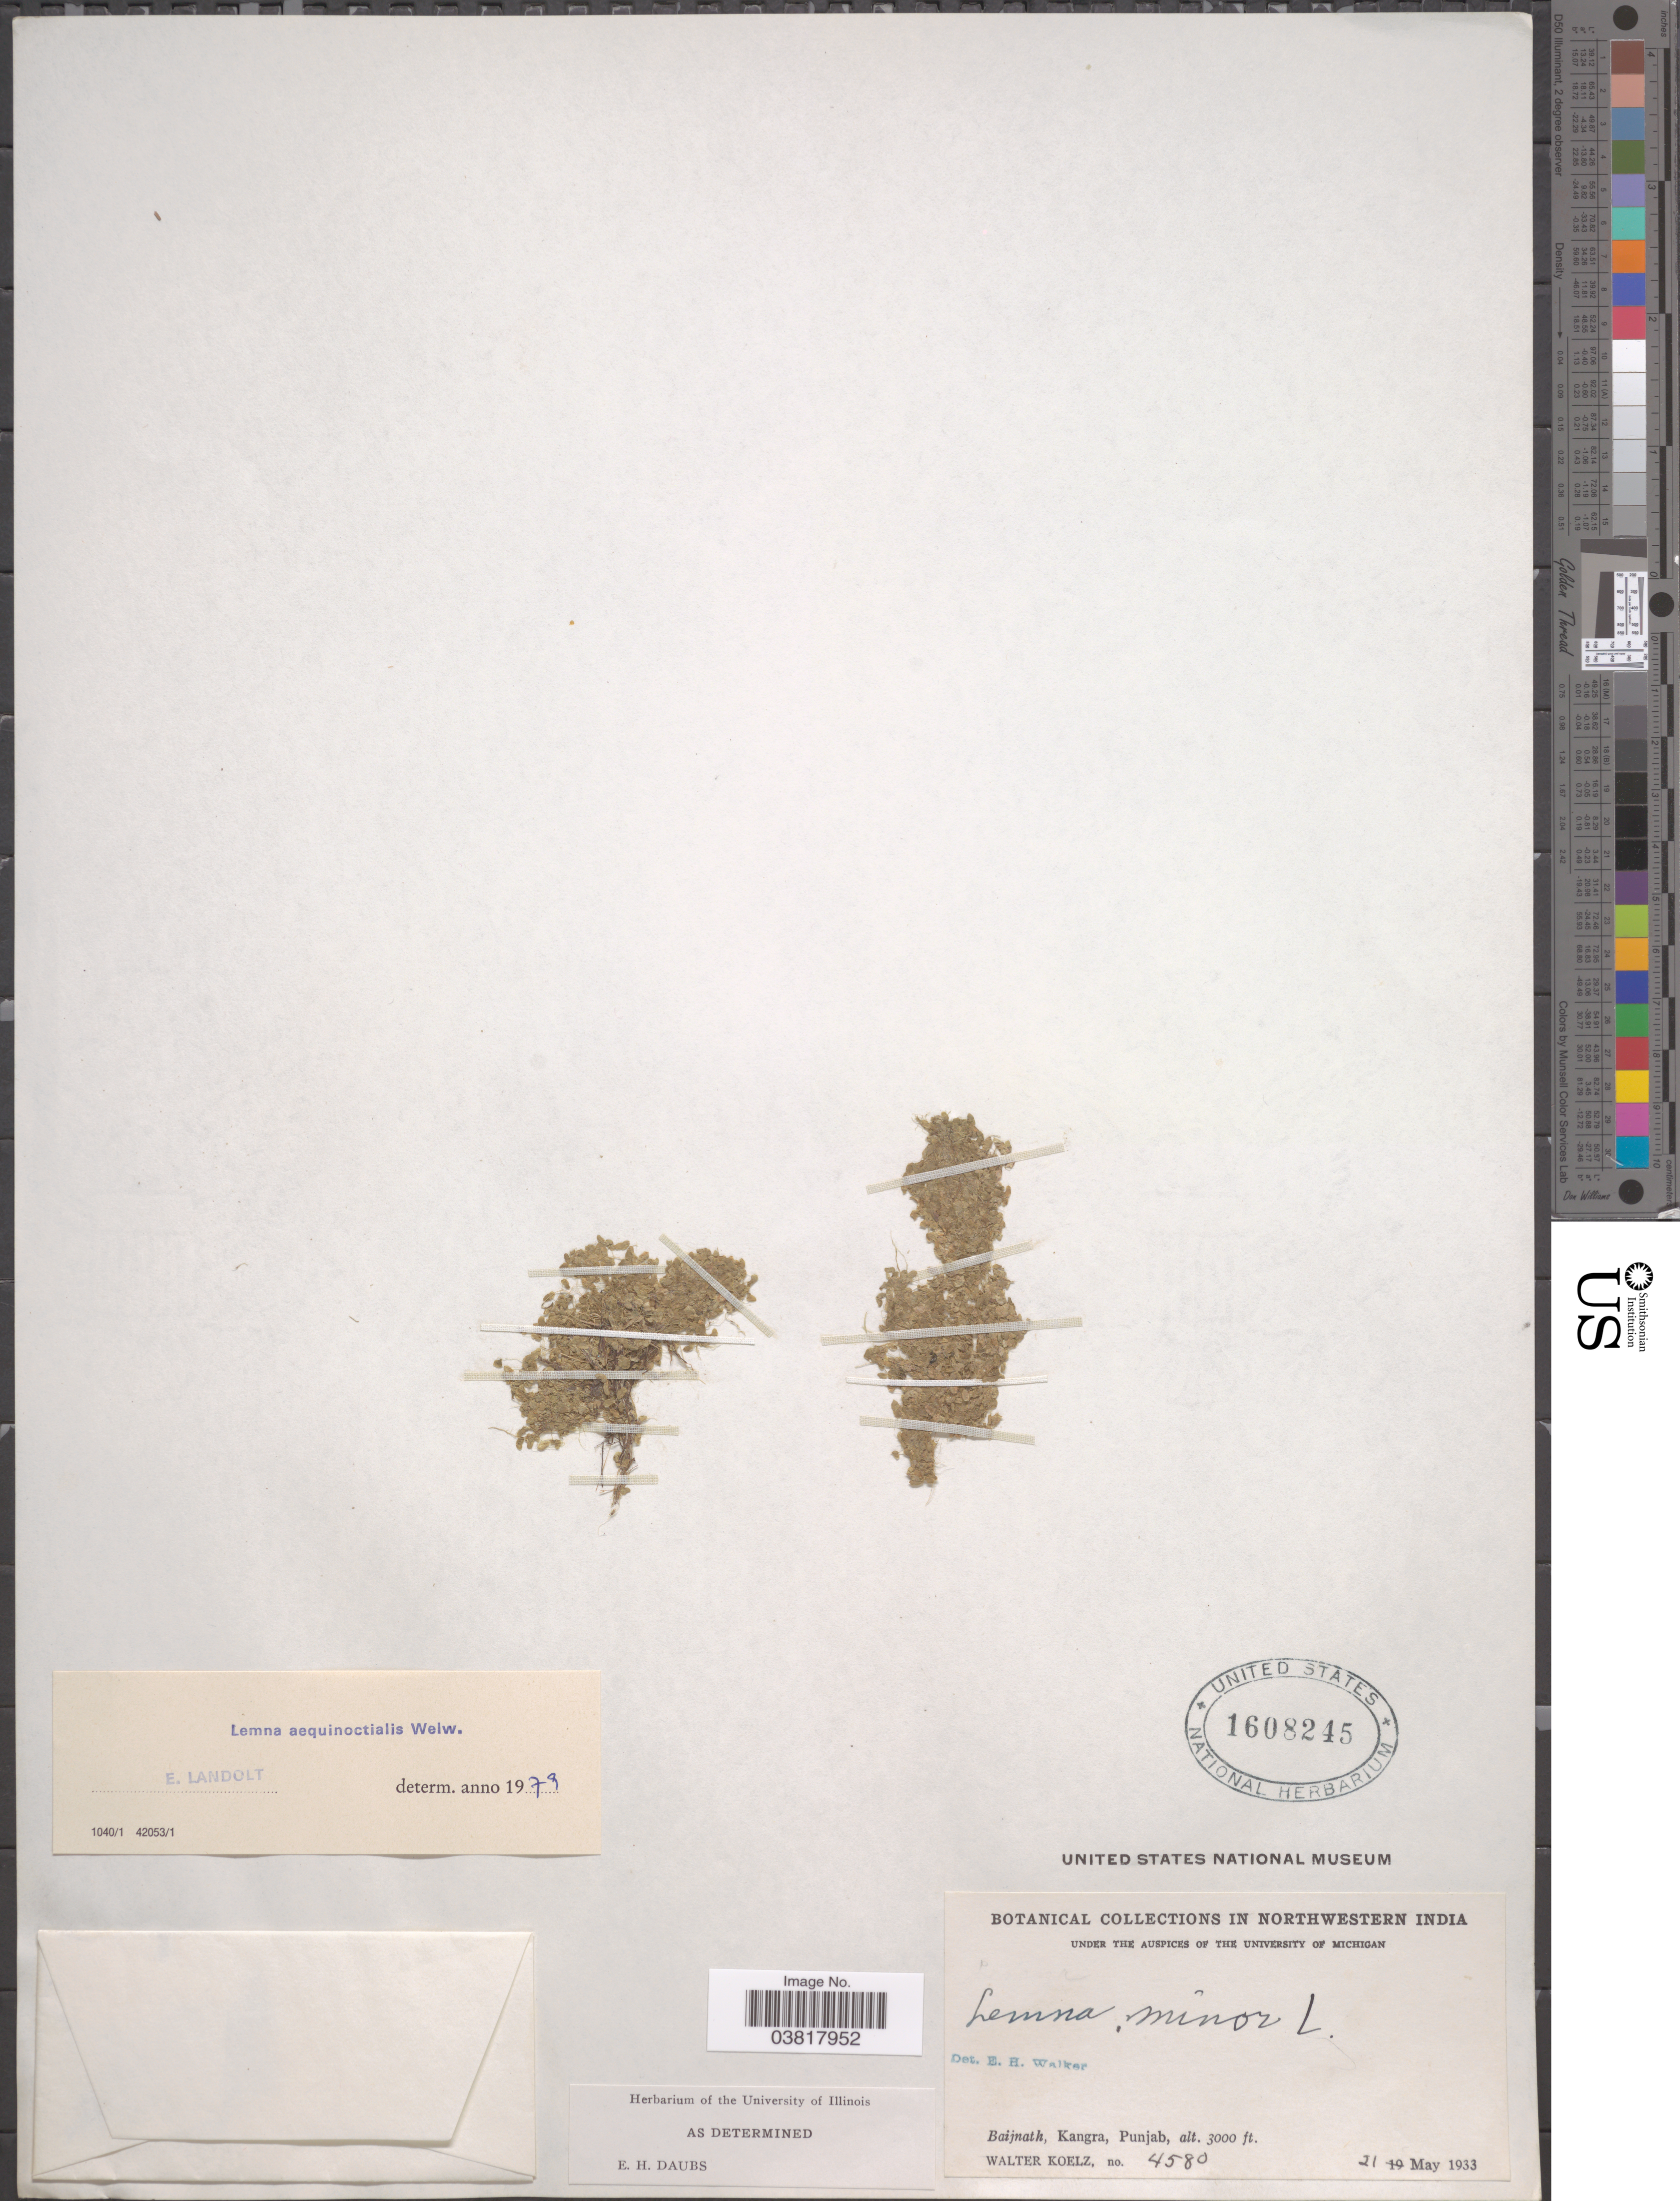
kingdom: Plantae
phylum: Tracheophyta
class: Liliopsida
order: Alismatales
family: Araceae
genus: Lemna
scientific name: Lemna aequinoctialis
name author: Welw.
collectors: W. N. Koelz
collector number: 4580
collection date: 1933-05-21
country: India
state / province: Punjab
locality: Northwestern India. Baijnath, Kangra.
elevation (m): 914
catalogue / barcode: US 1608245